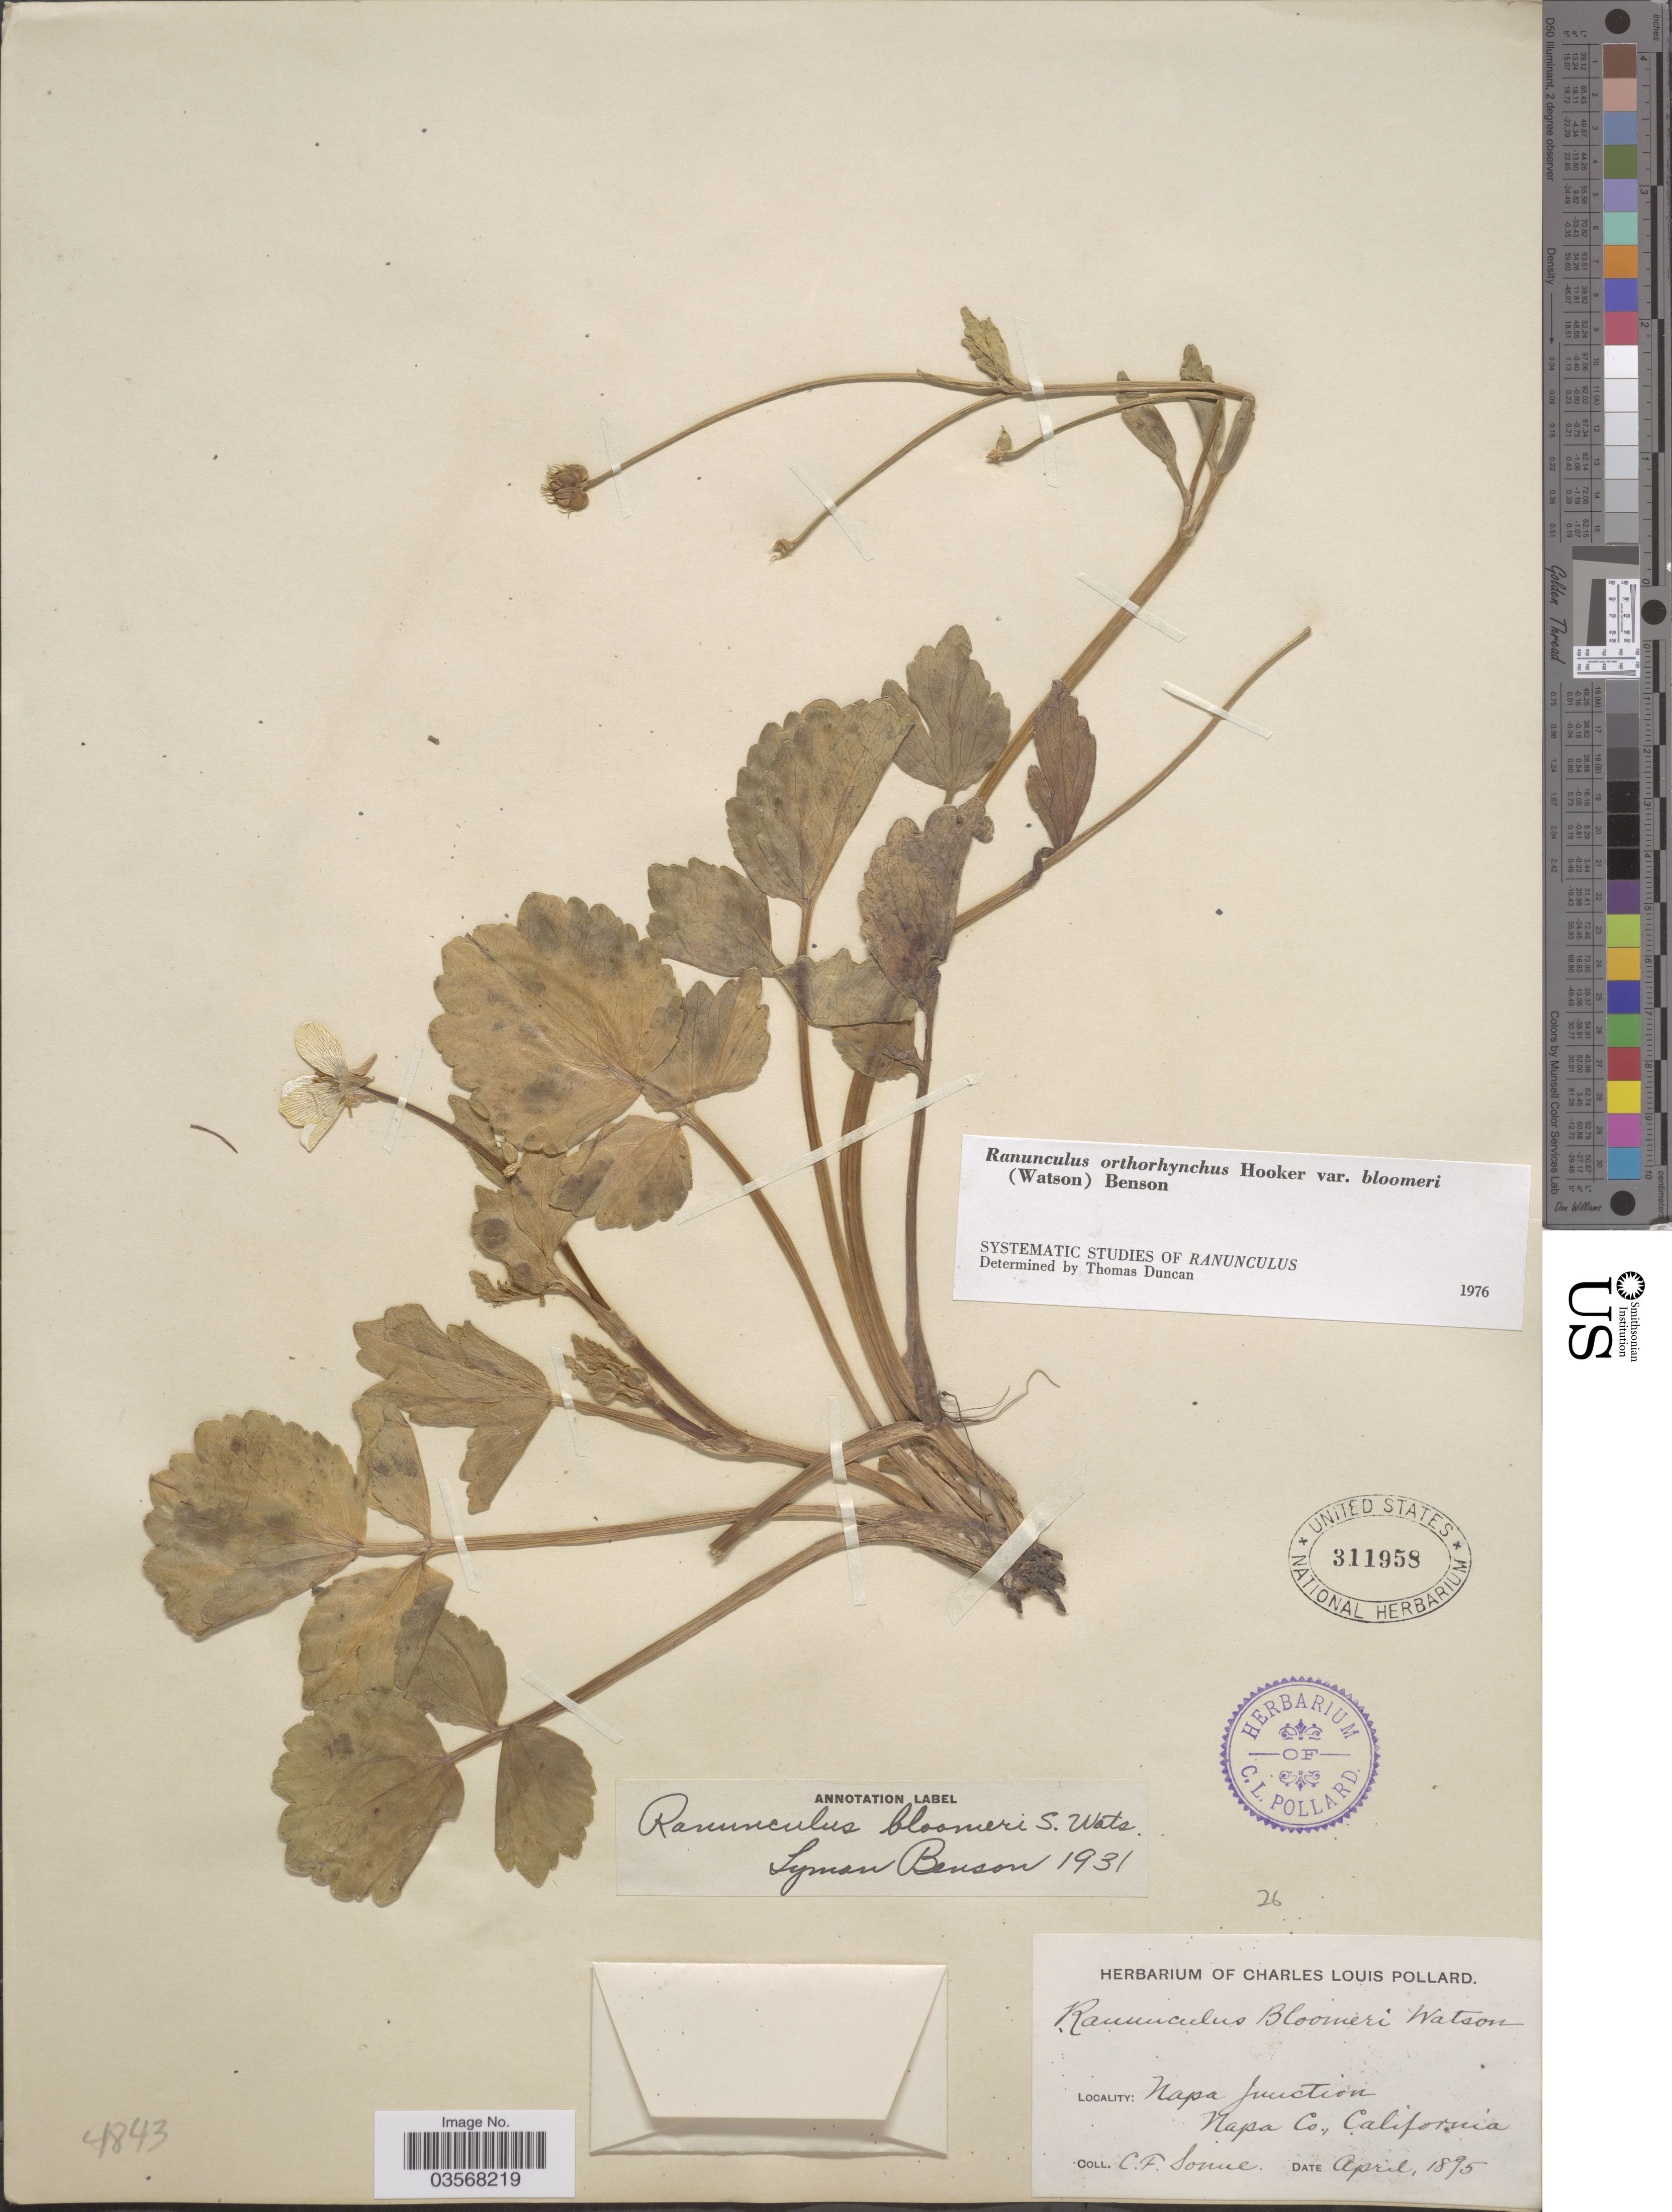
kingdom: Plantae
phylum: Tracheophyta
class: Magnoliopsida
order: Ranunculales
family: Ranunculaceae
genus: Ranunculus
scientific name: Ranunculus orthorhynchus var. bloomeri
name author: (S. Watson) L.D. Benson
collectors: C. Sonne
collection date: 1895-04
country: United States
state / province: California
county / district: Napa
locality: Napa Junction. Napa Co.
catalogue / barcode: US 311958